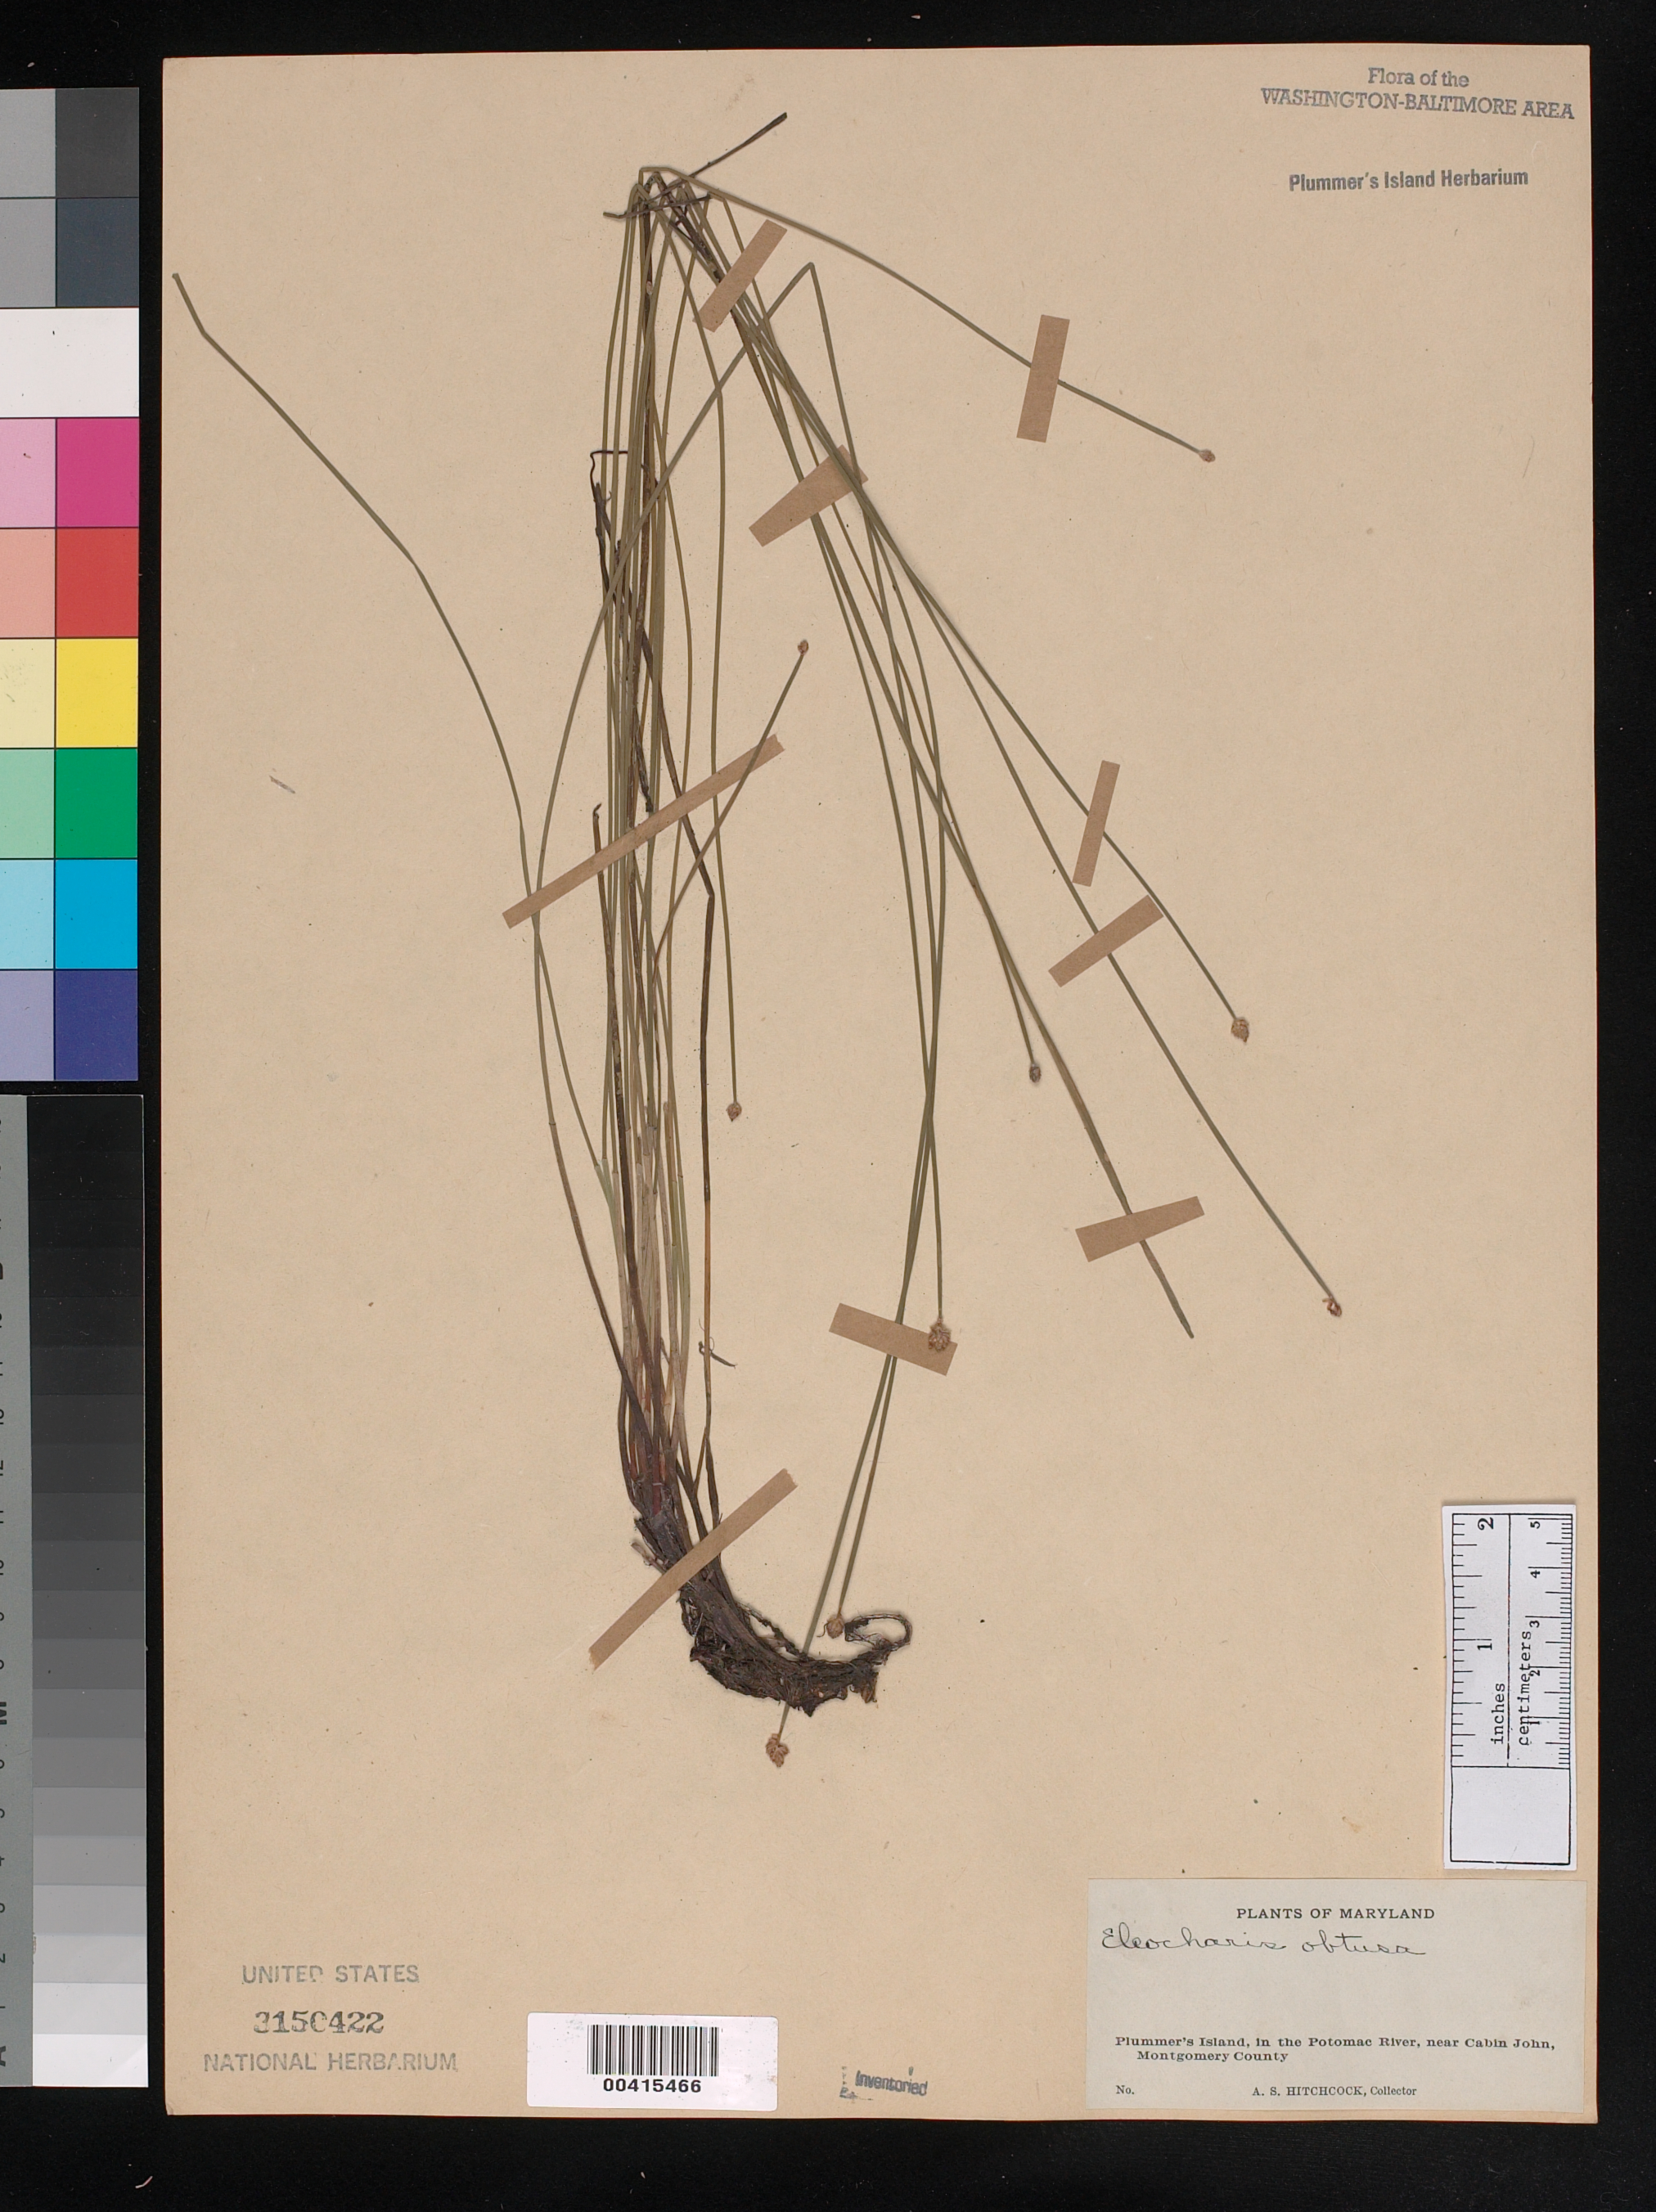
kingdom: Plantae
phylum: Tracheophyta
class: Liliopsida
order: Poales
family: Cyperaceae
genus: Eleocharis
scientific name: Eleocharis obtusa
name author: (Willd.) Schult.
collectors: A. S. Hitchcock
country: United States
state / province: Maryland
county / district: Montgomery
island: Plummers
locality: Plummer's Island C. & O. Canal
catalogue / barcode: US 3150422